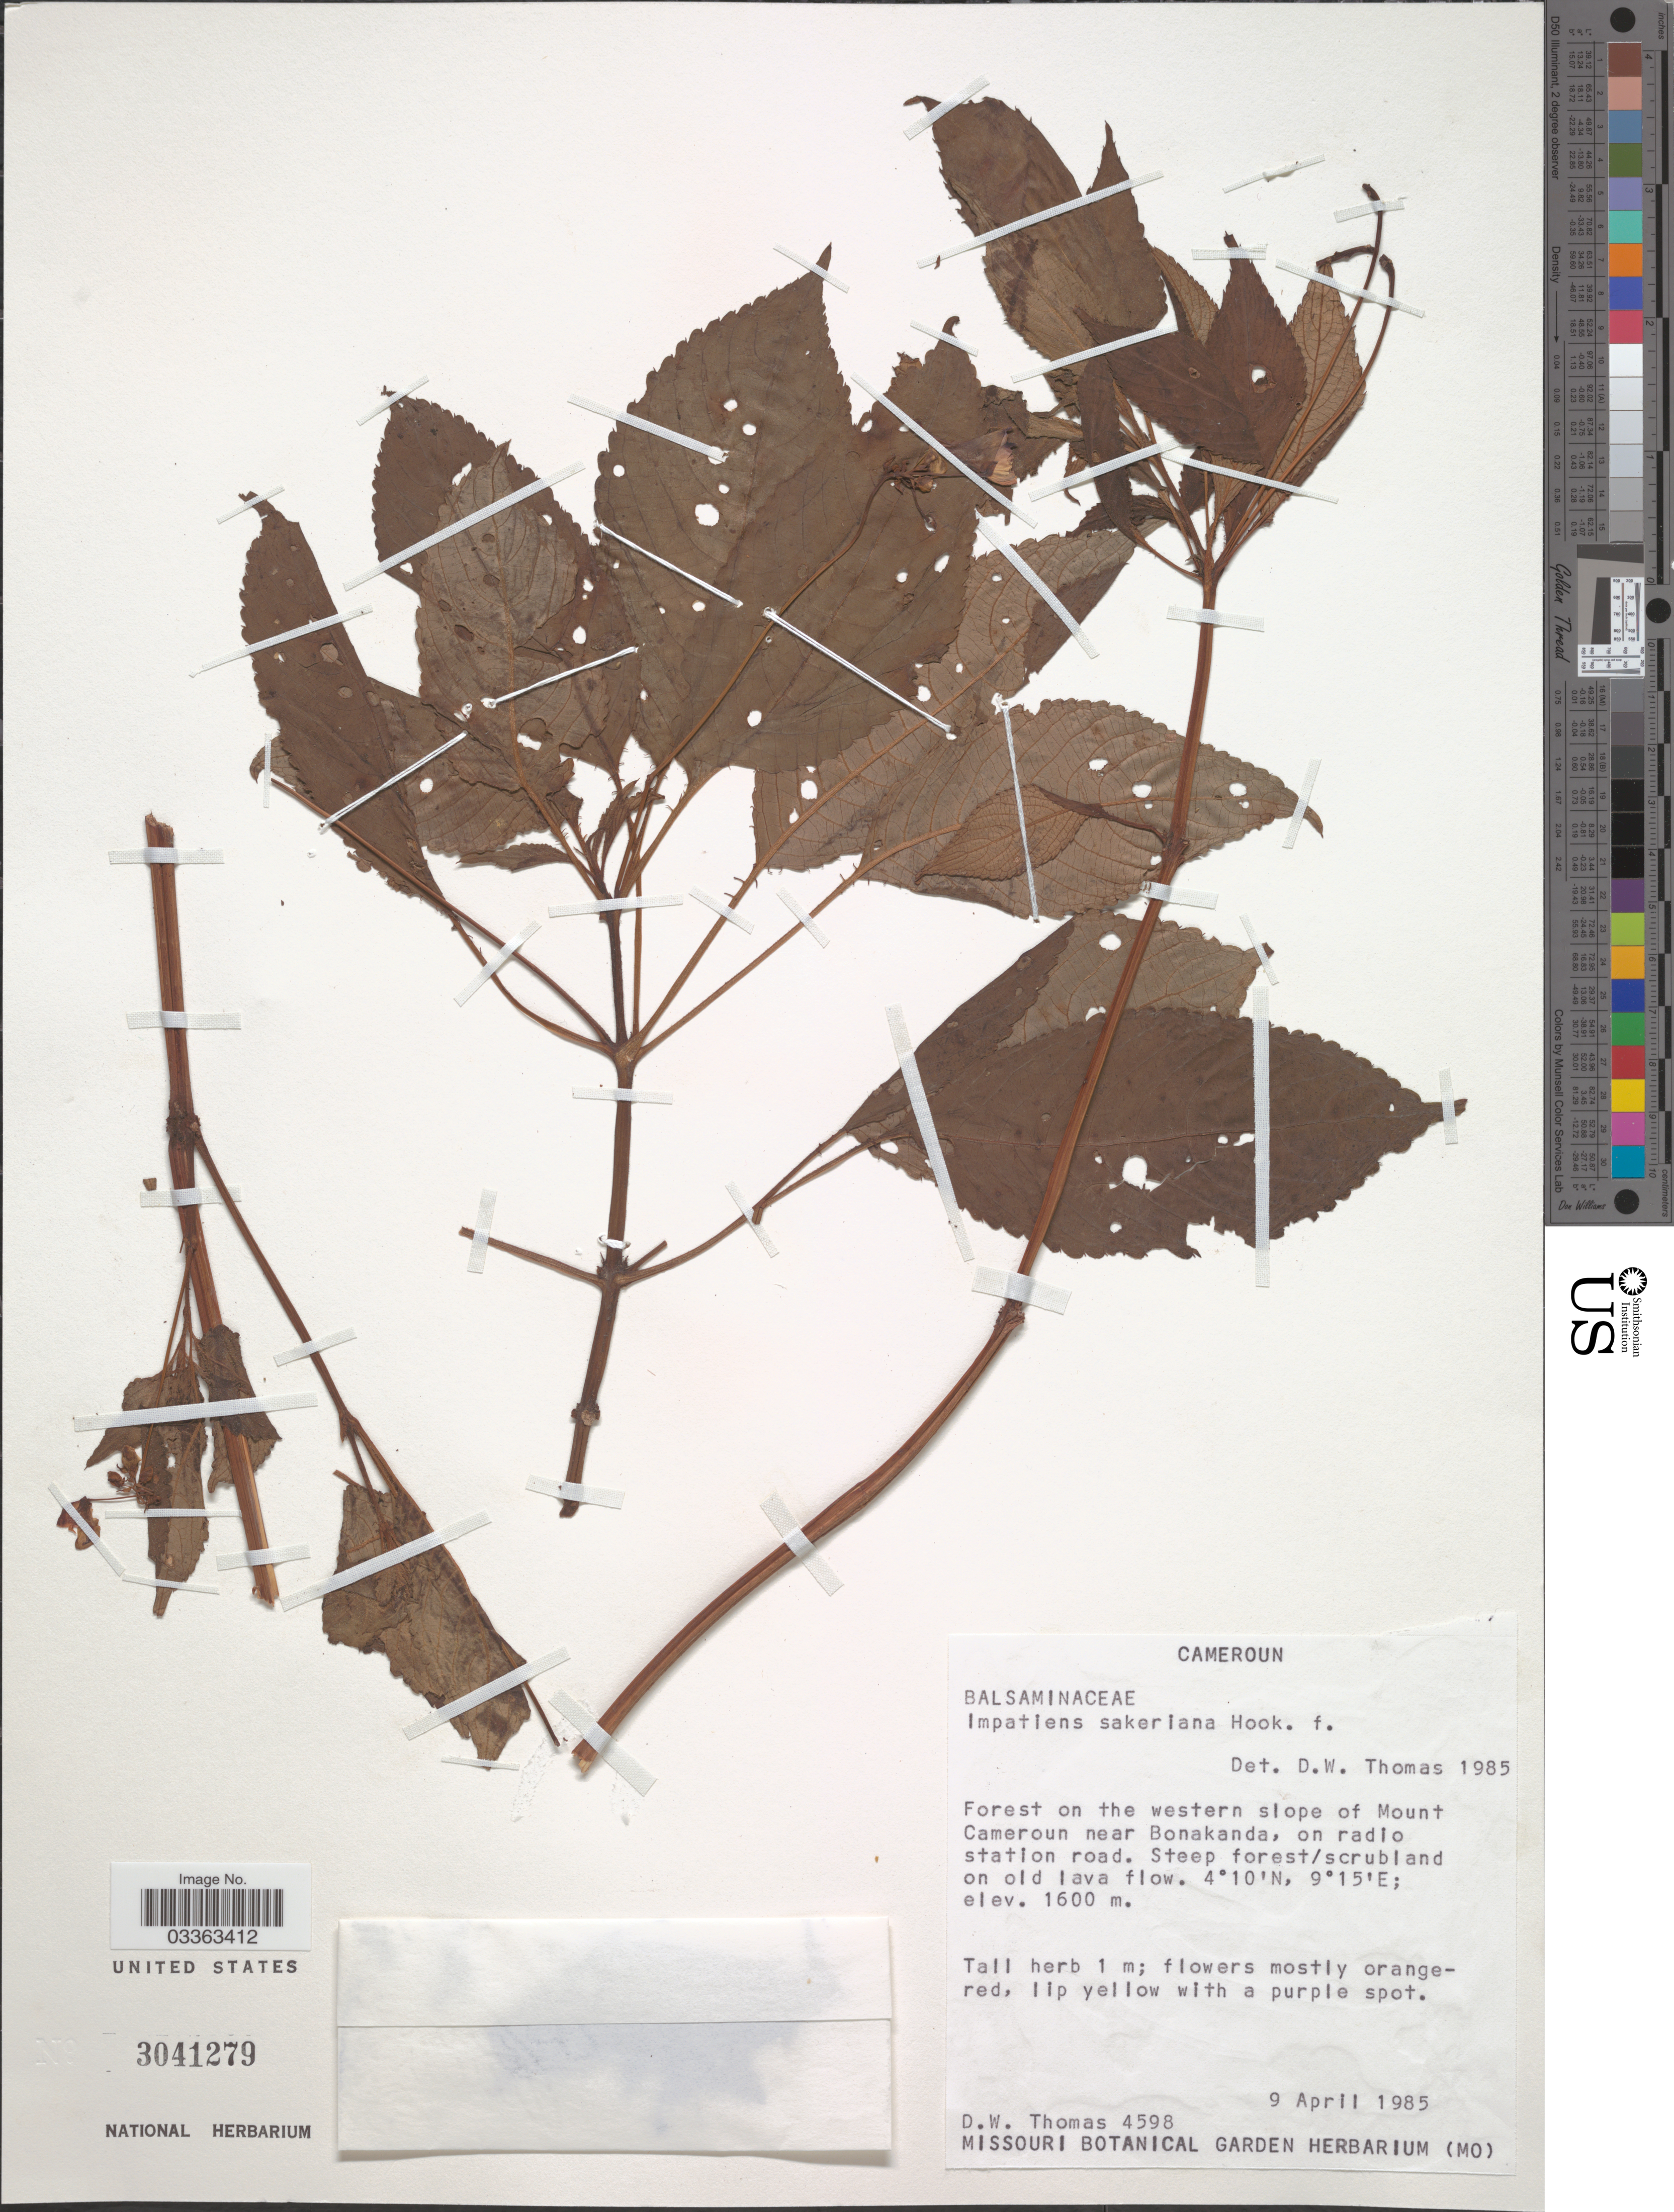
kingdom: Plantae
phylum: Tracheophyta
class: Magnoliopsida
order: Ericales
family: Balsaminaceae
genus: Impatiens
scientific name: Impatiens sakeriana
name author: Hook. f.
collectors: D. W. Thomas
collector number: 4598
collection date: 1985-04-09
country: Cameroon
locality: Forest on the western slope of Mount Cameroun near Bonakanda, on radio station road.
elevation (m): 1600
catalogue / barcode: US 3041279